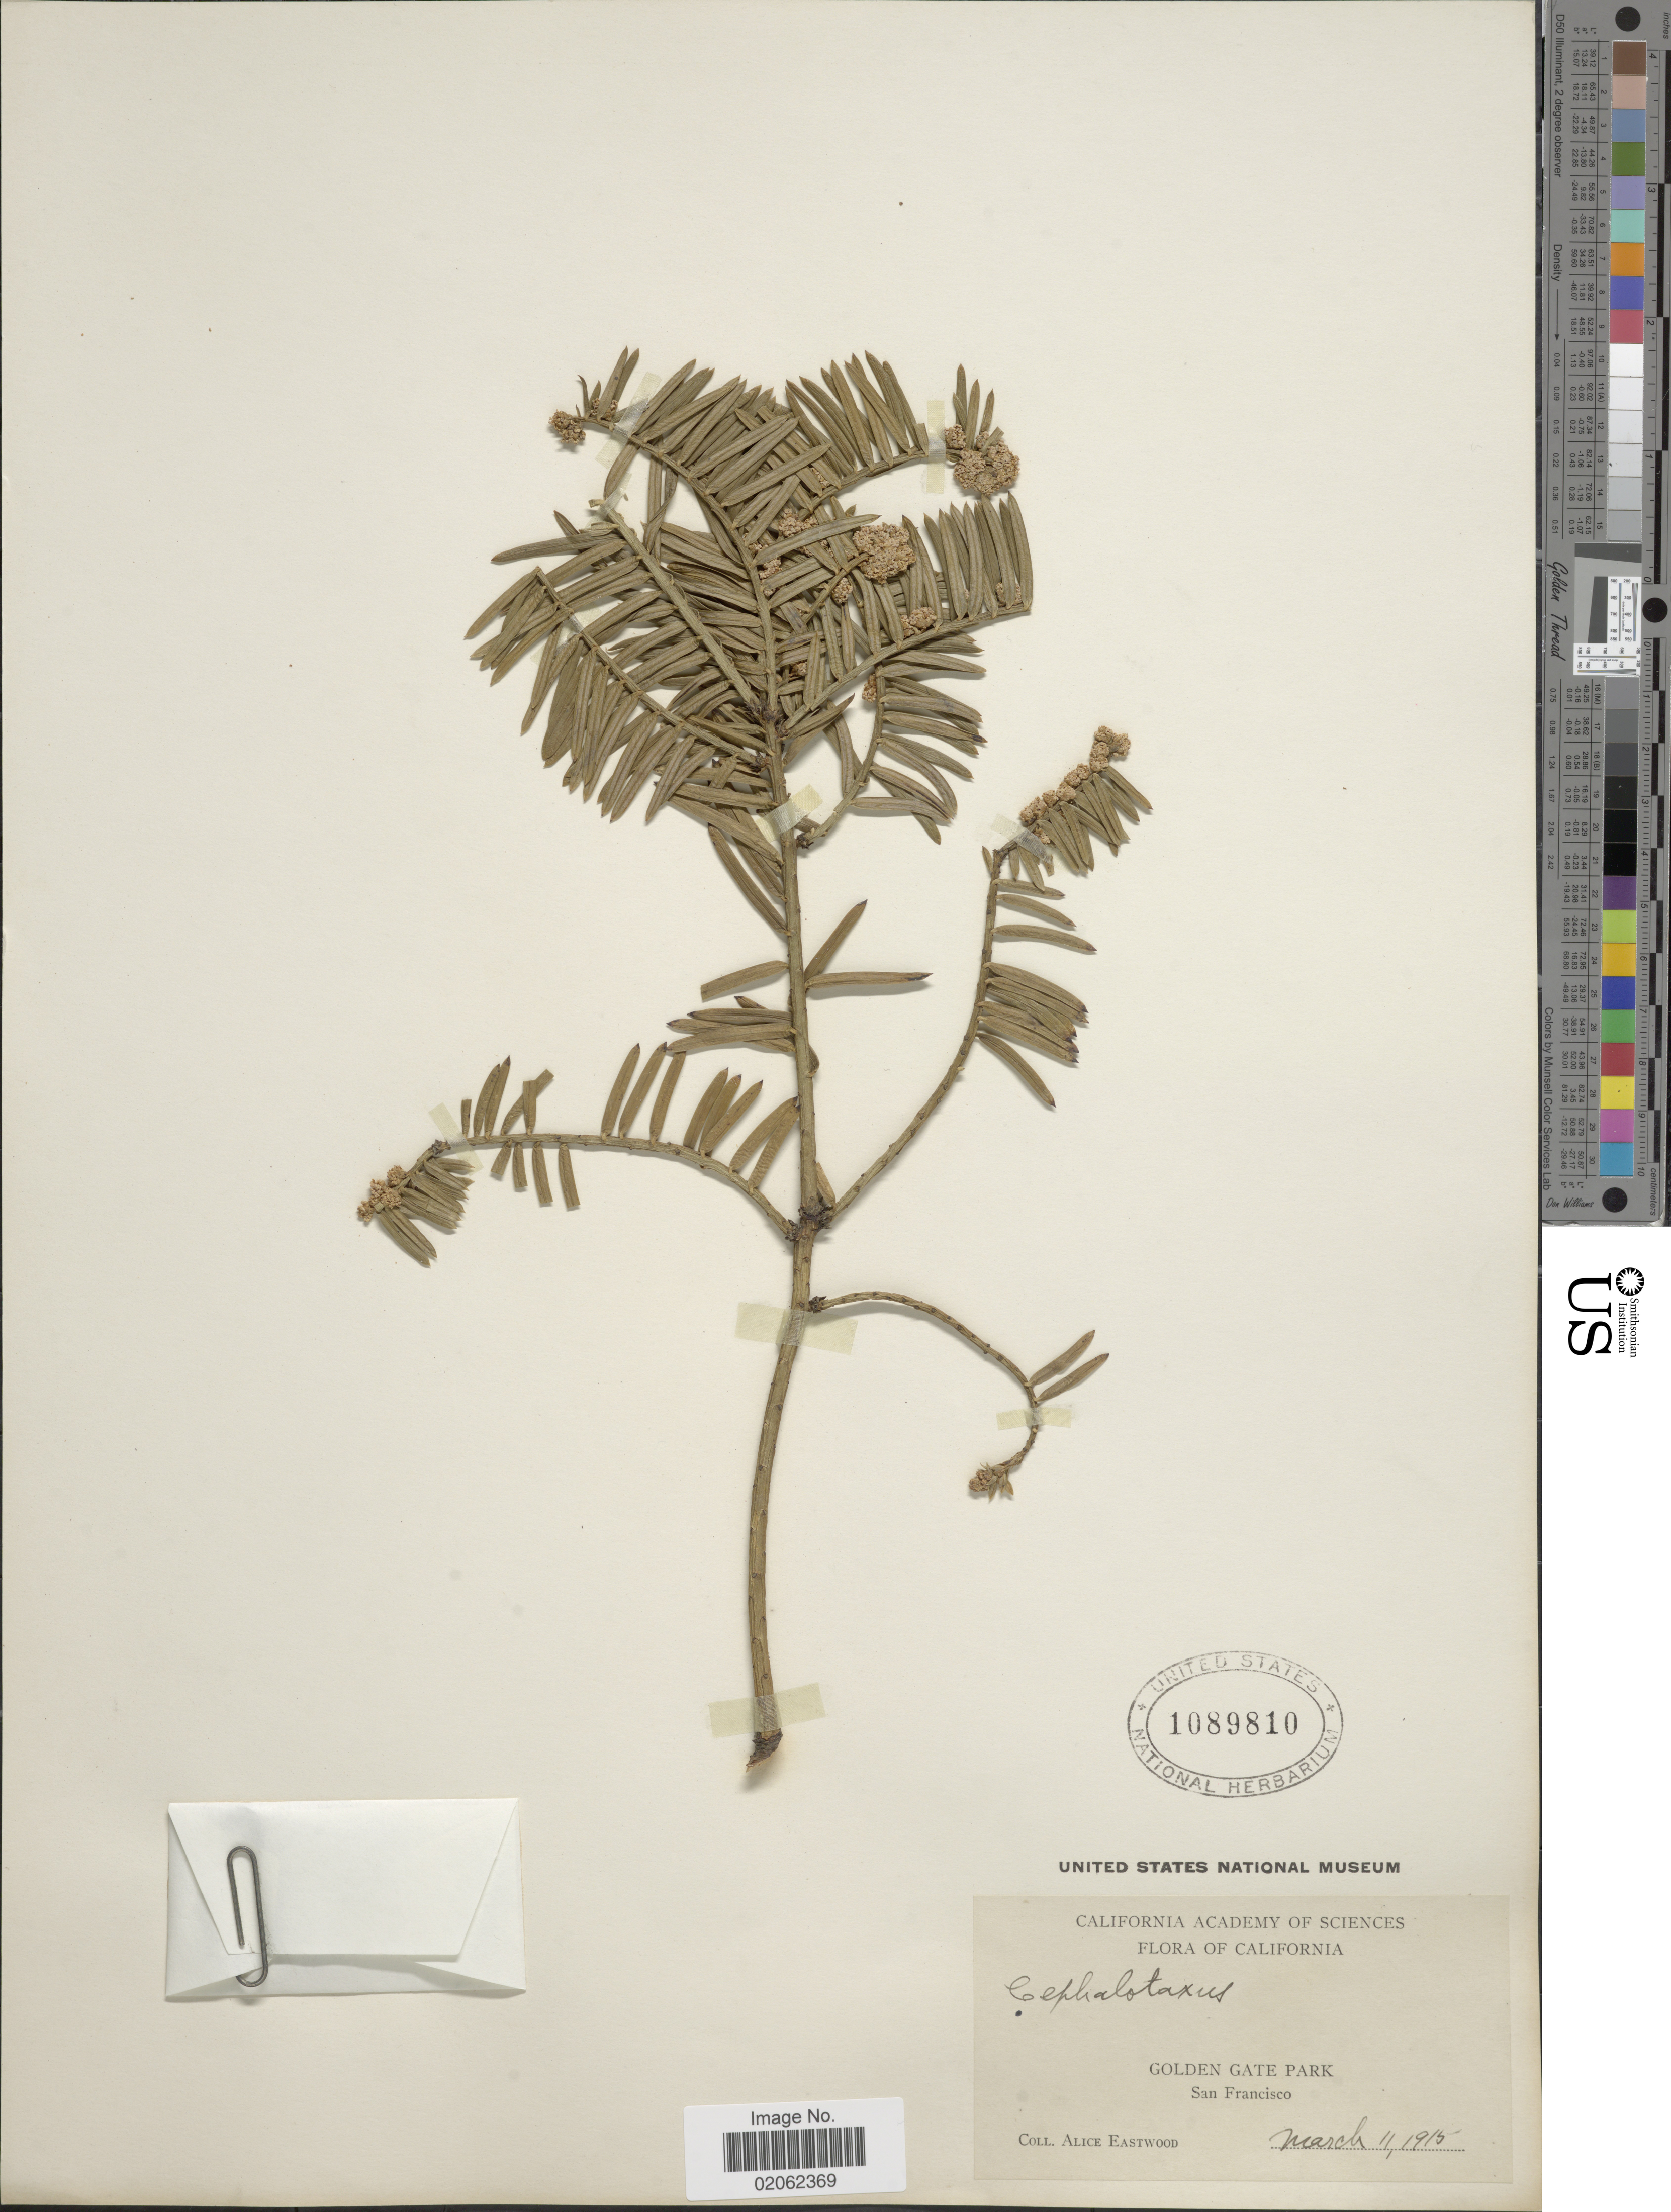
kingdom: Plantae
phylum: Tracheophyta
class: Pinopsida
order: Pinales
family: Cephalotaxaceae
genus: Cephalotaxus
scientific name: Cephalotaxus sp.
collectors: A. Eastwood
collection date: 1915-03-11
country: United States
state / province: California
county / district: San Francisco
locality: Golen Gate Park, San Francisco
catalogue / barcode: US 1089810